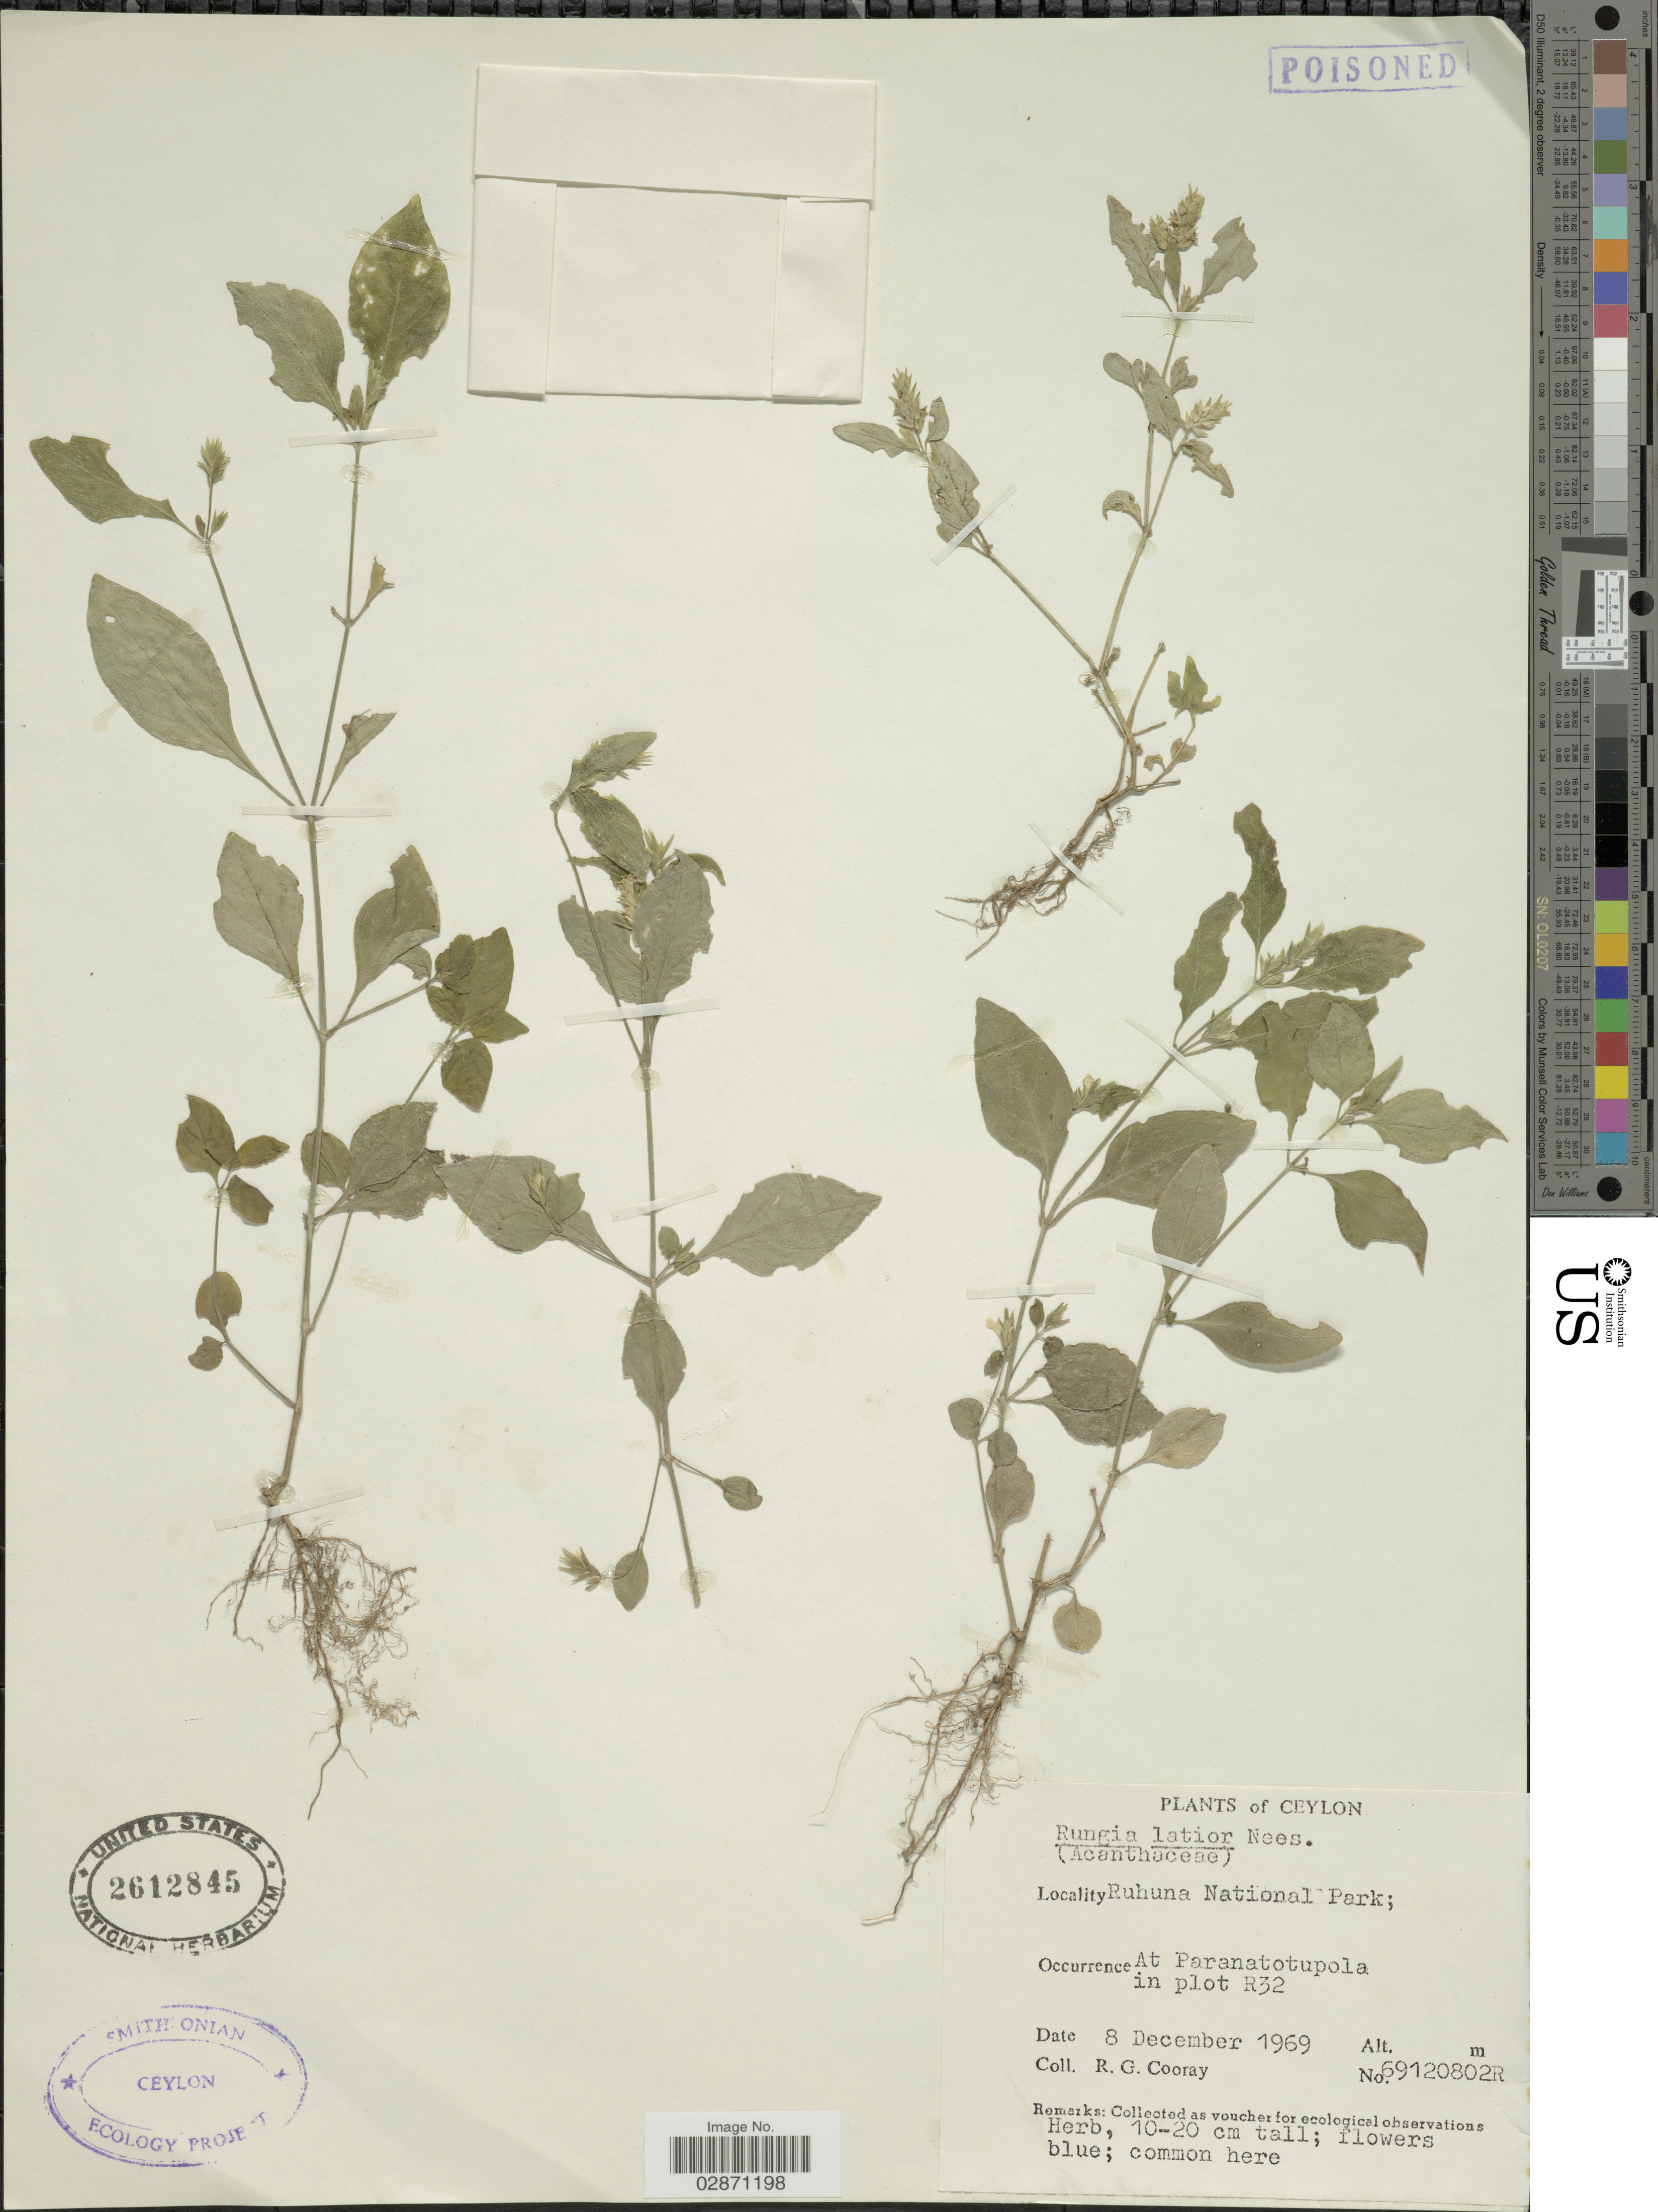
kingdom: Plantae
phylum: Tracheophyta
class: Magnoliopsida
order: Lamiales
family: Acanthaceae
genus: Rungia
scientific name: Rungia latior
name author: Nees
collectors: R. Cooray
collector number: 69120802R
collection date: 1969-12-08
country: Sri Lanka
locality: Ceylon. Ruhuna National Park. At Paranatotupola in plot R32.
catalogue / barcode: US 2612845